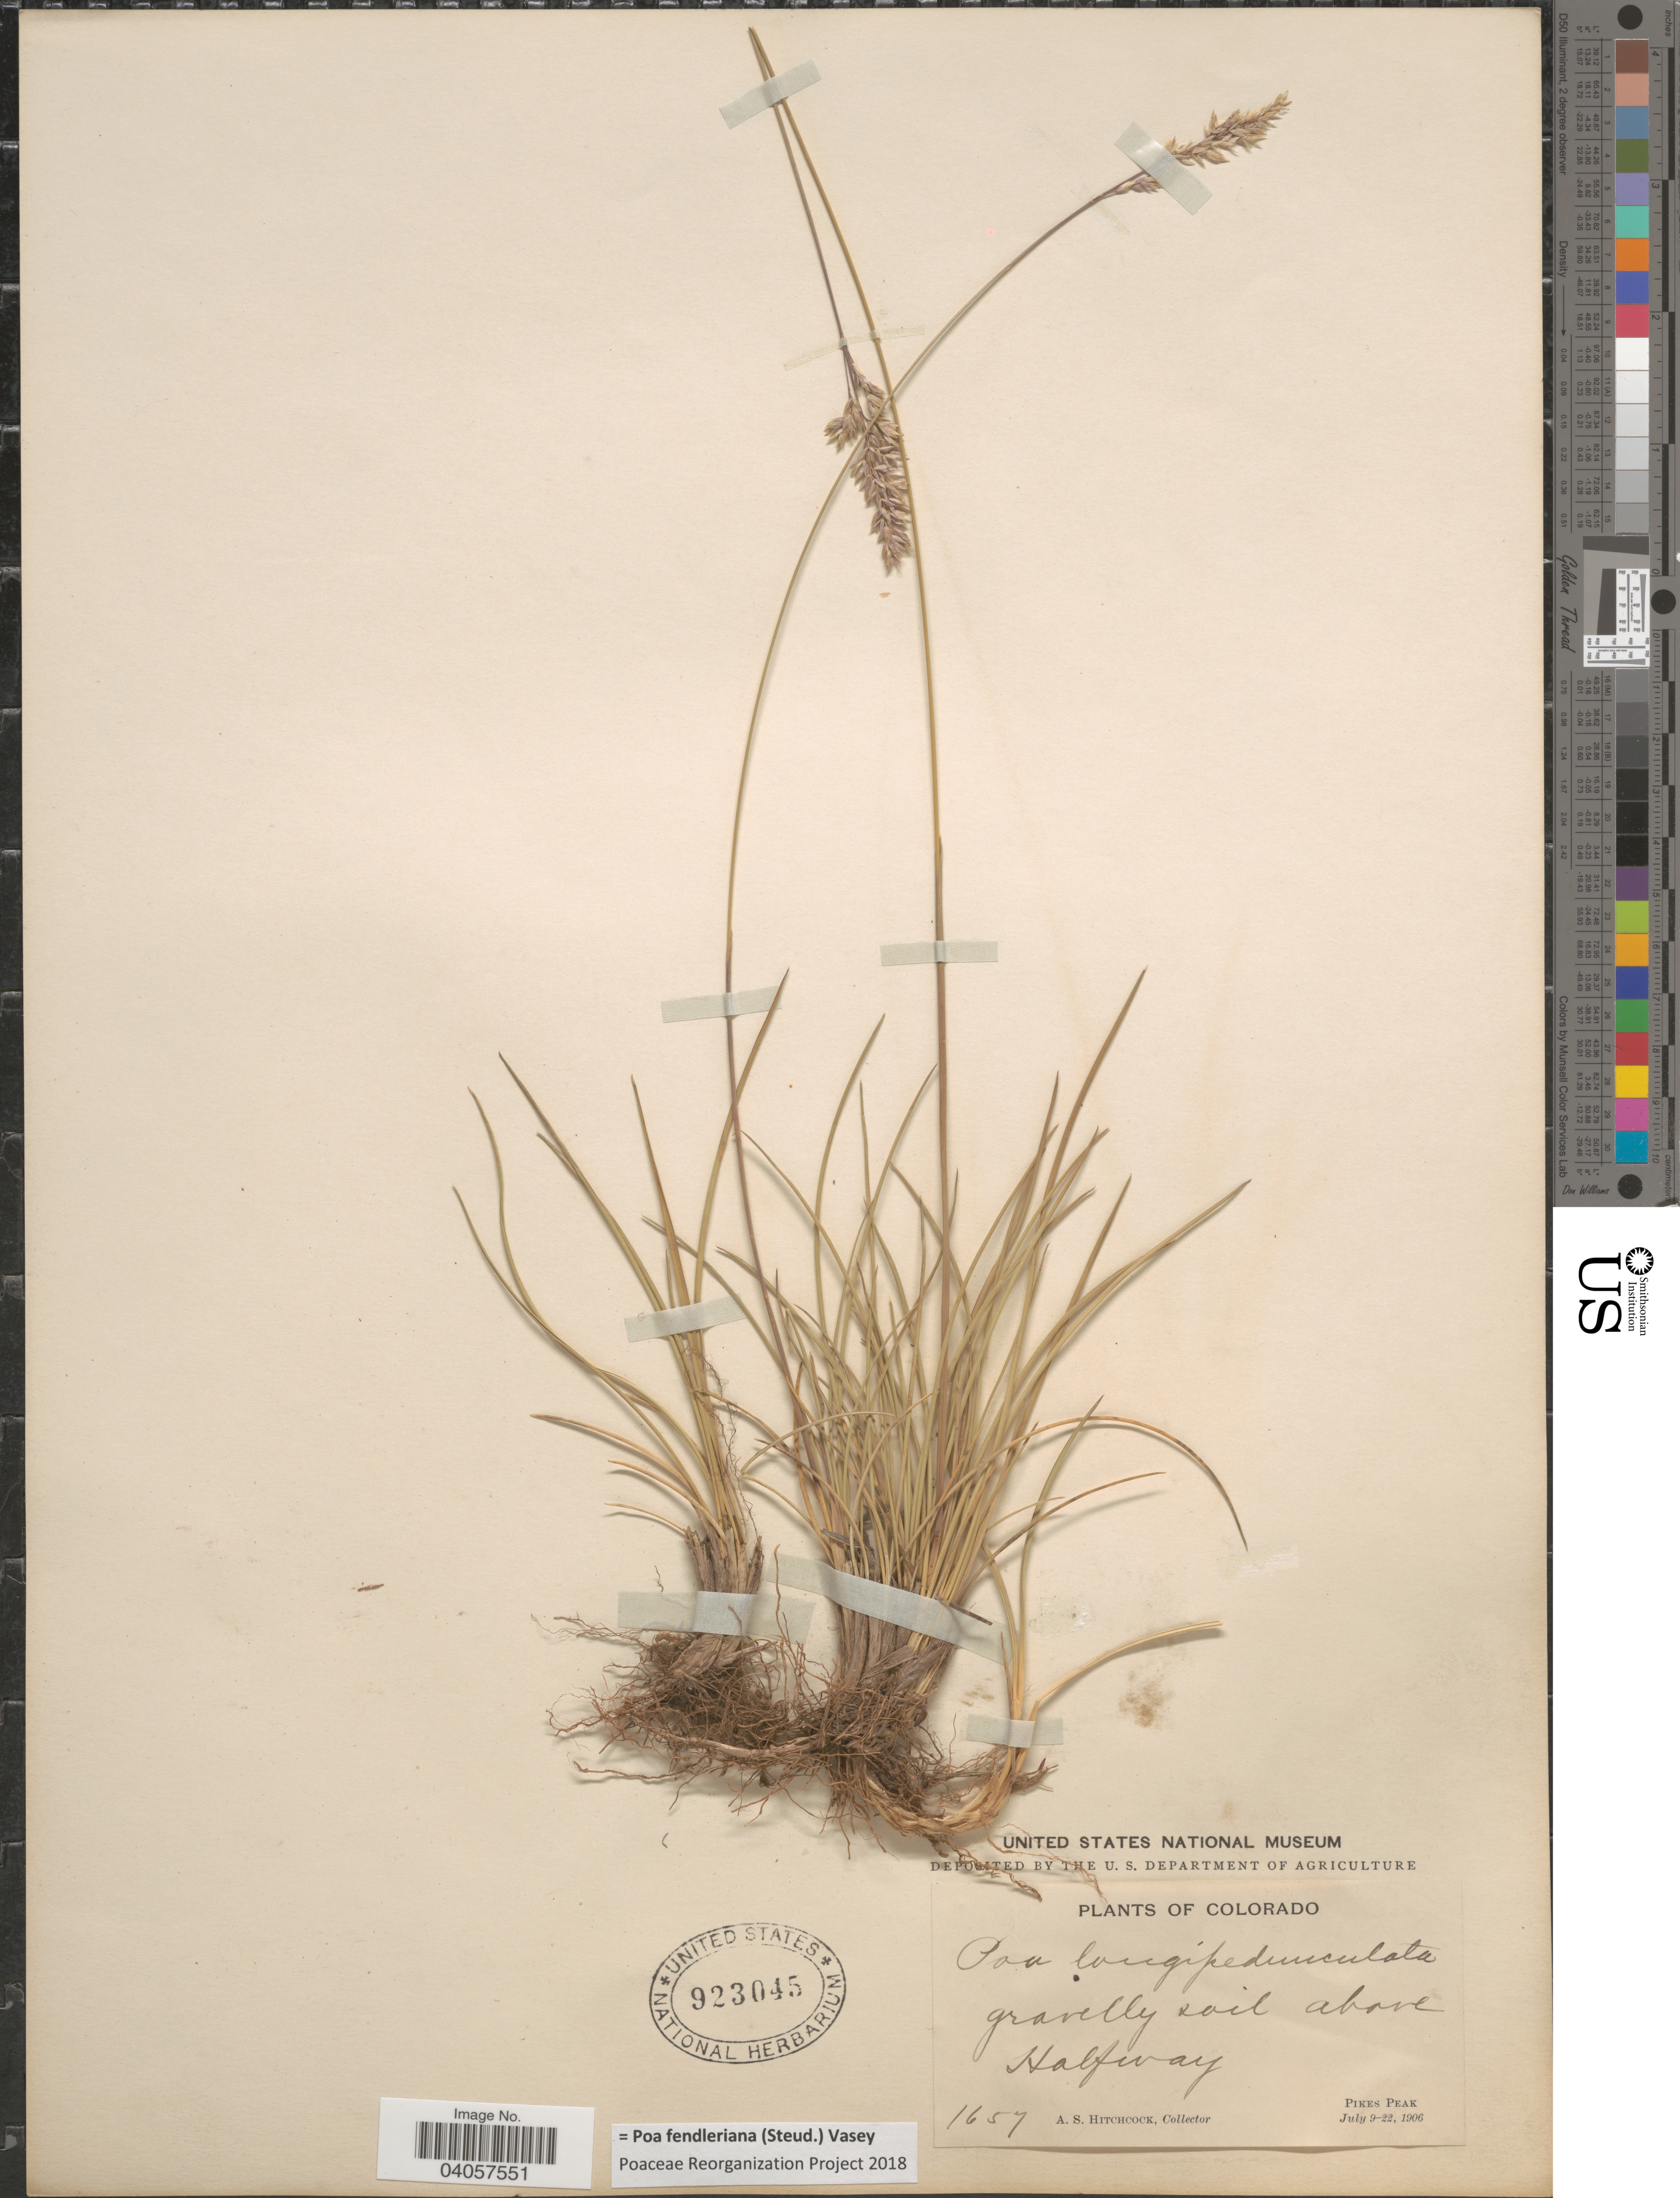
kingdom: Plantae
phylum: Tracheophyta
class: Liliopsida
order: Poales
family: Poaceae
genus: Poa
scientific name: Poa fendleriana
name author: (Steud.) Vasey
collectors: A. S. Hitchcock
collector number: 1657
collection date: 1906-07-09/1906-07-22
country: United States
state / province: Colorado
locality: Above Halfway, Pikes Peak.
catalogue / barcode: US 923045